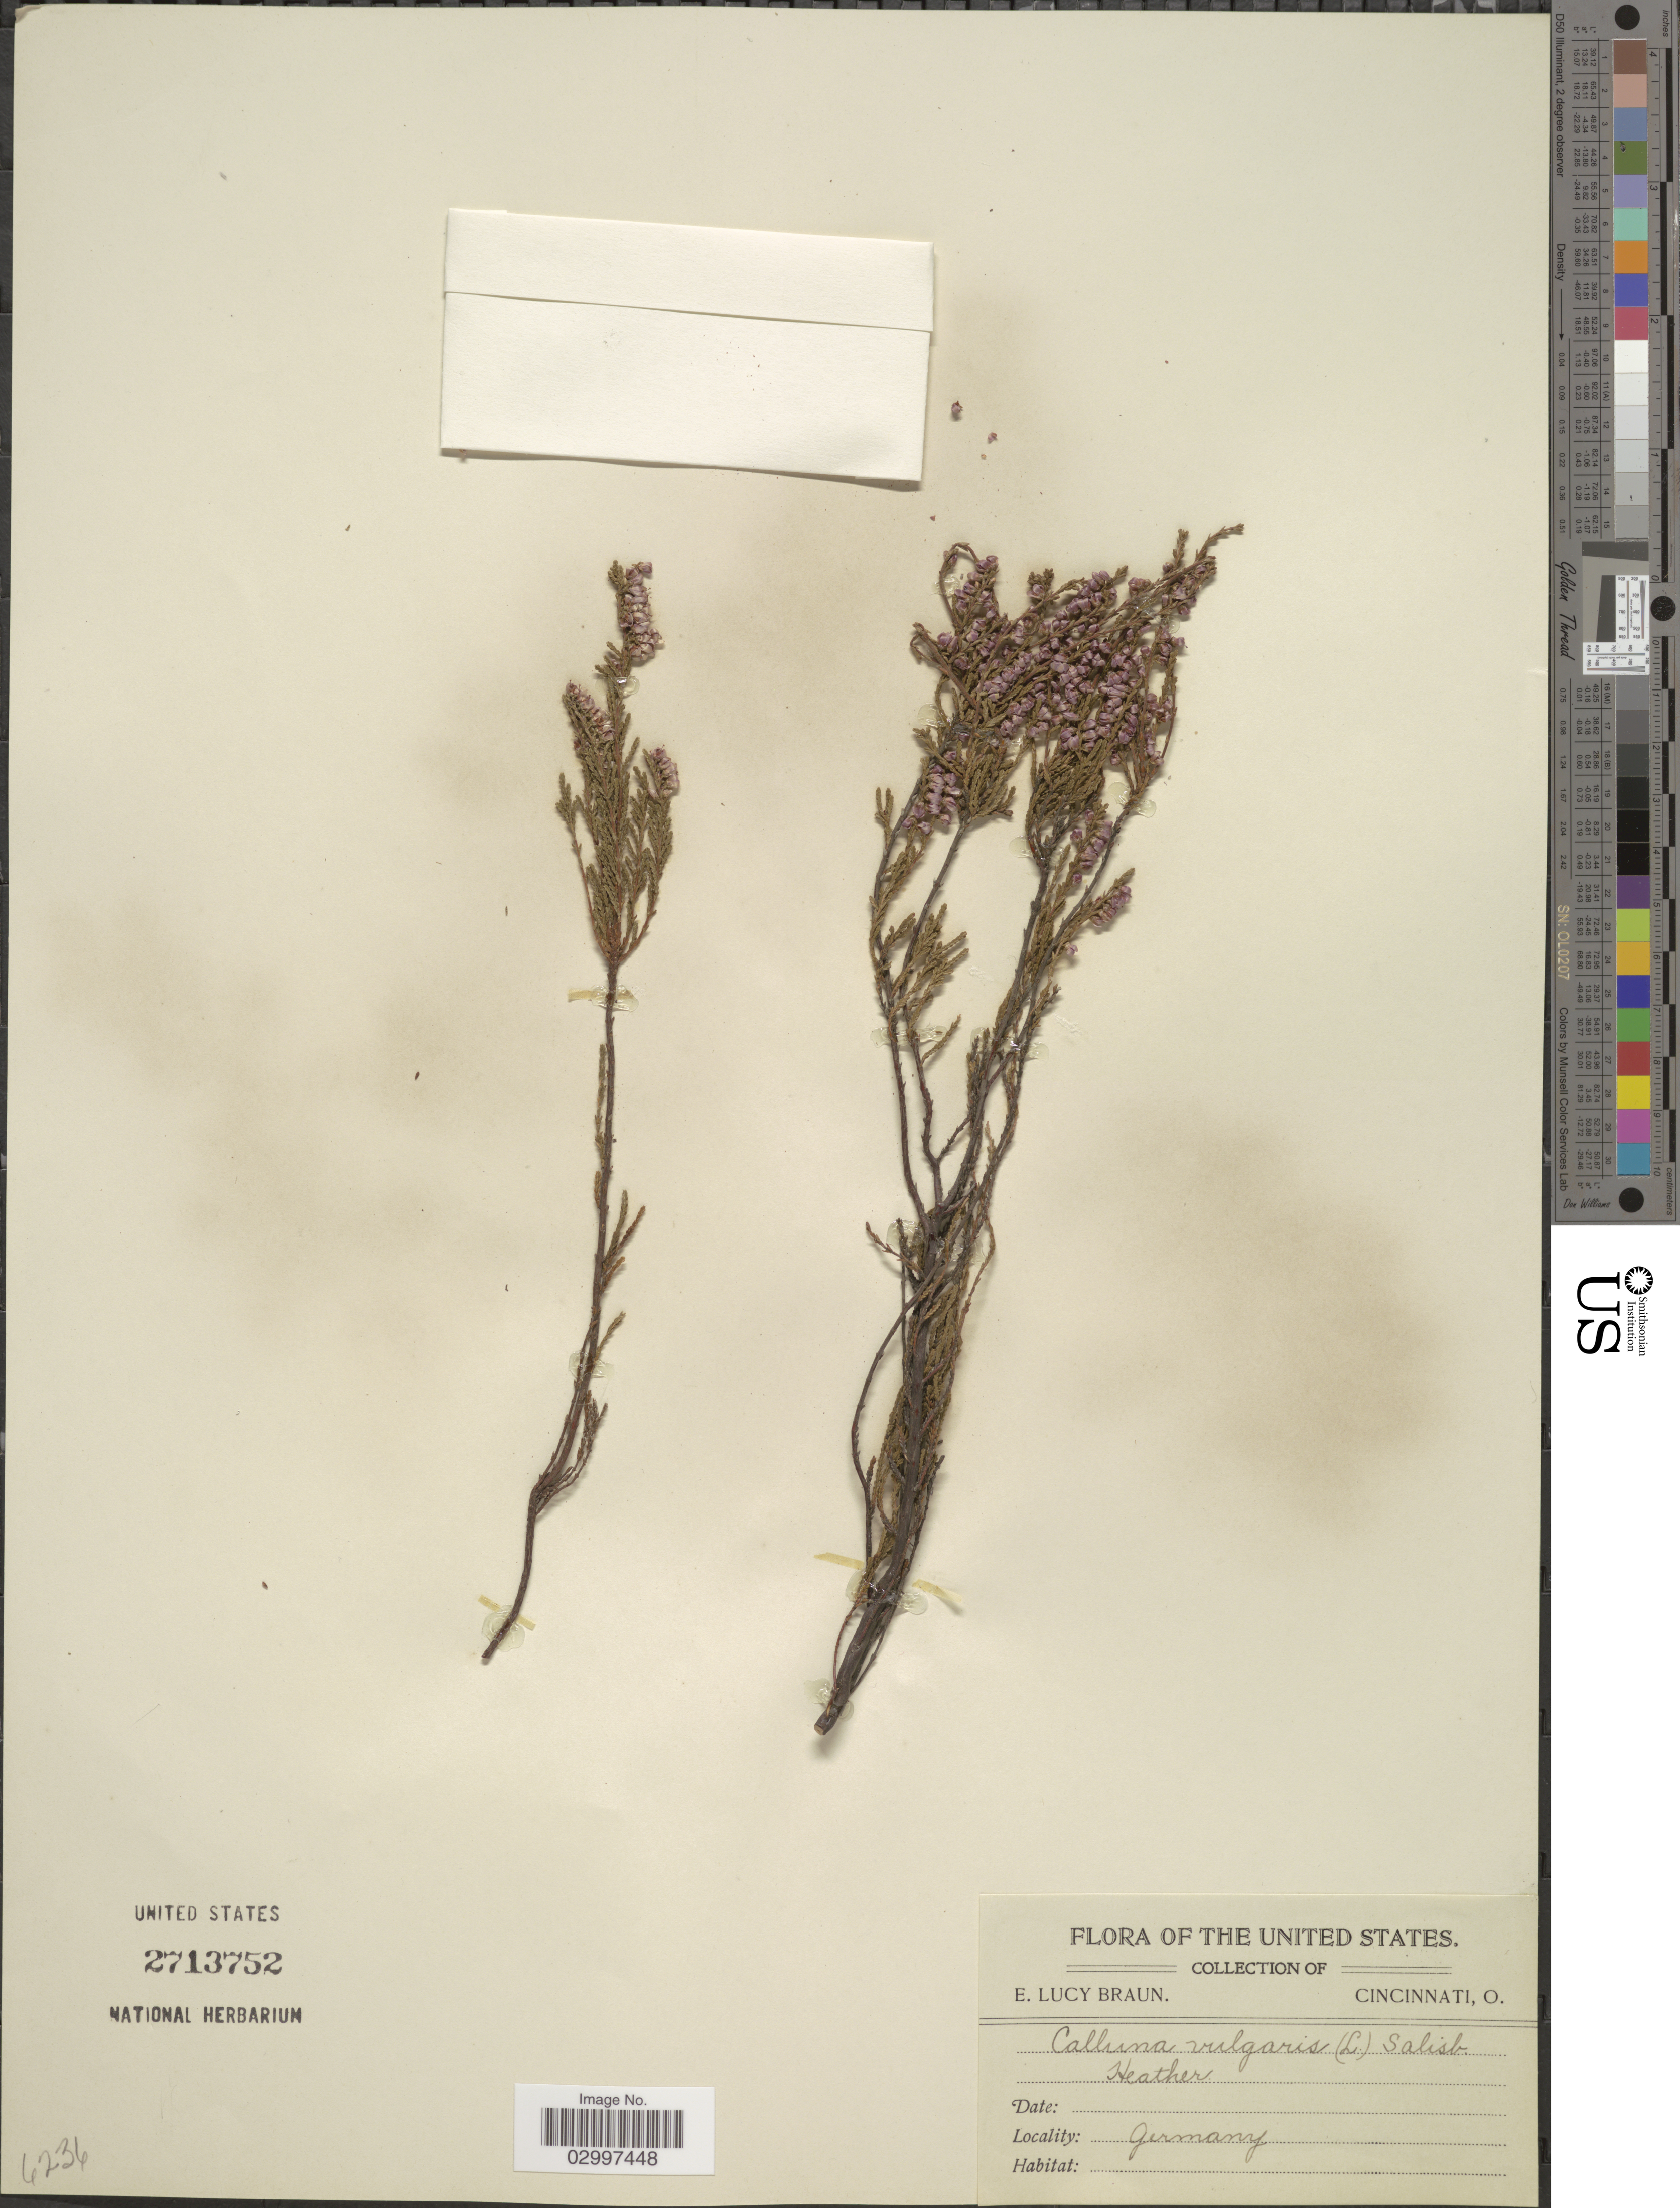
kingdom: Plantae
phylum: Tracheophyta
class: Magnoliopsida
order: Ericales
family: Ericaceae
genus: Calluna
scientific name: Calluna vulgaris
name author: (L.) Hull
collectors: E. L. Braun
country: Germany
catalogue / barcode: US 2713752